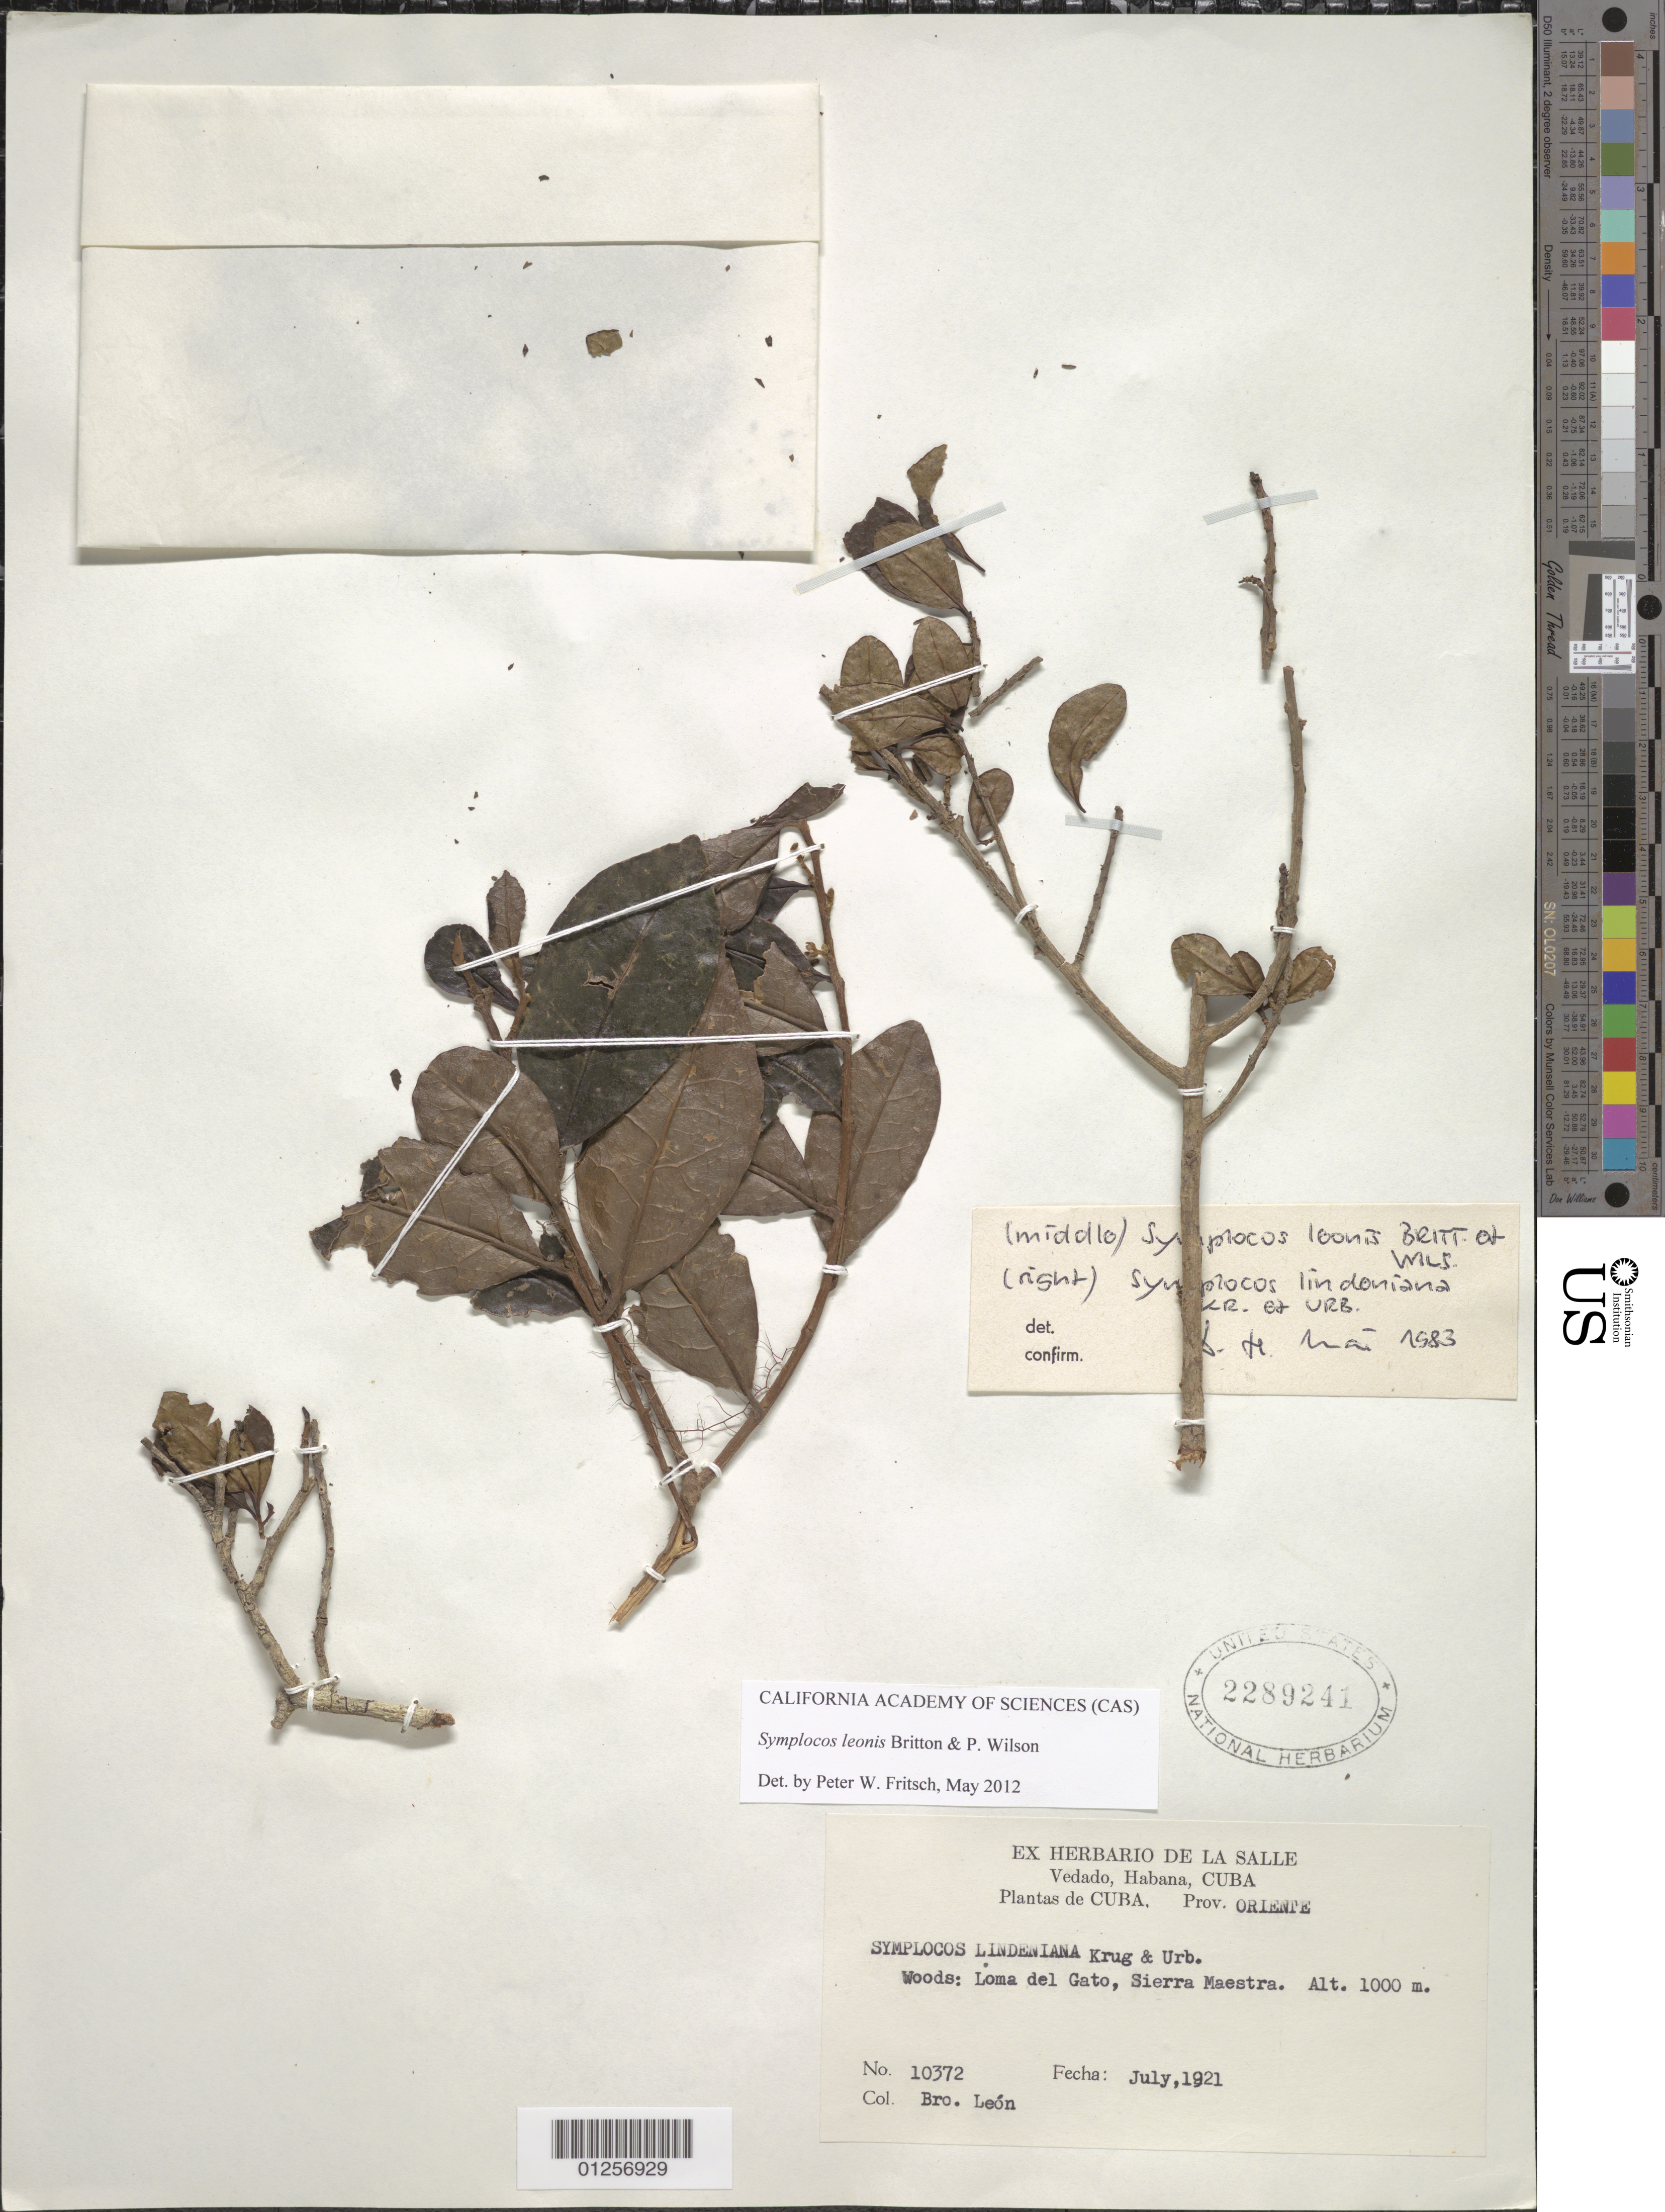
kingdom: Plantae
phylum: Tracheophyta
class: Magnoliopsida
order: Ericales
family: Symplocaceae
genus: Symplocos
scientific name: Symplocos leonis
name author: Britton & P. Wilson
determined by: Fritsch, Peter W.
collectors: Bro. León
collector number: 10372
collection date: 1921-07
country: Cuba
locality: Prov. Oriente, Loma del Gato, Sierra Maestra.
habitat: Woods.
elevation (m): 1000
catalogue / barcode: US 2289241